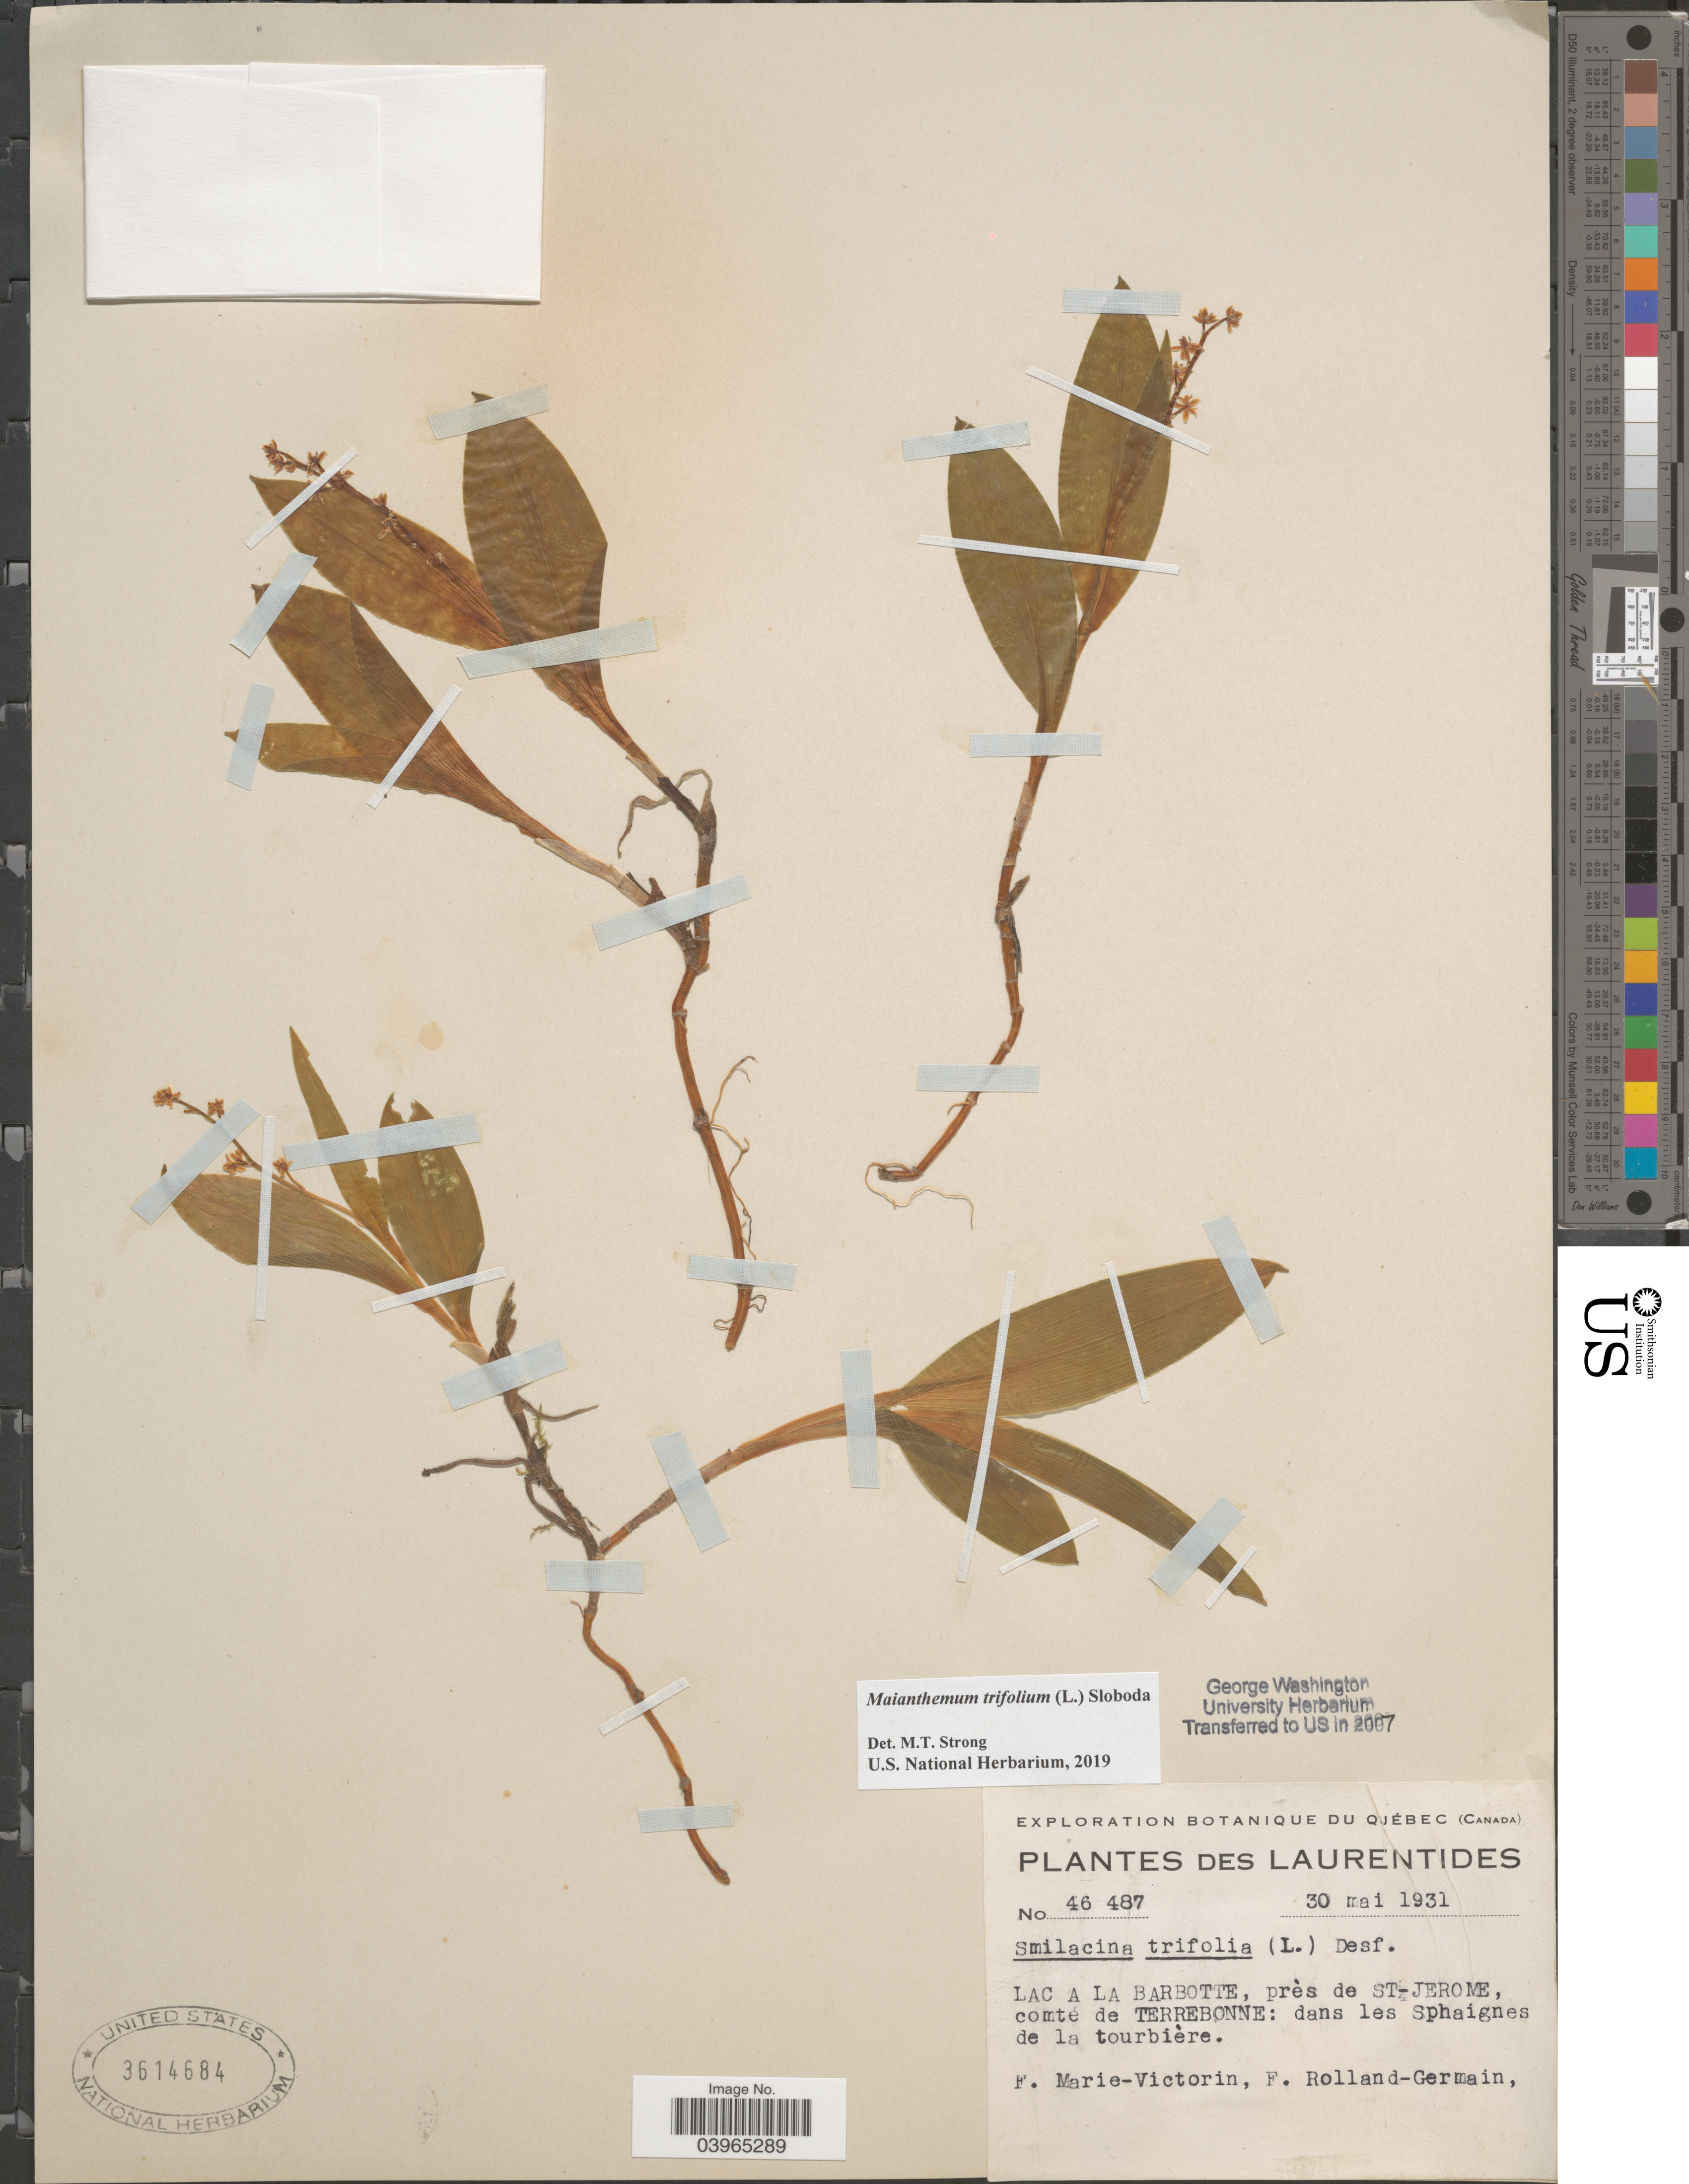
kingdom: Plantae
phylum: Tracheophyta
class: Liliopsida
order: Asparagales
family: Asparagaceae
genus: Maianthemum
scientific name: Maianthemum trifolium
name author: (L.) Sloboda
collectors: F. Marie-Victorin & Rolland-Germain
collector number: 46487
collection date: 1931-05-30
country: Canada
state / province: Quebec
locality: Laurentides. Lac a La Barbotte, près de St-Jerome, comté de Terrebonne: dans les Sphaignes de la tourbière.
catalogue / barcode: US 3614684